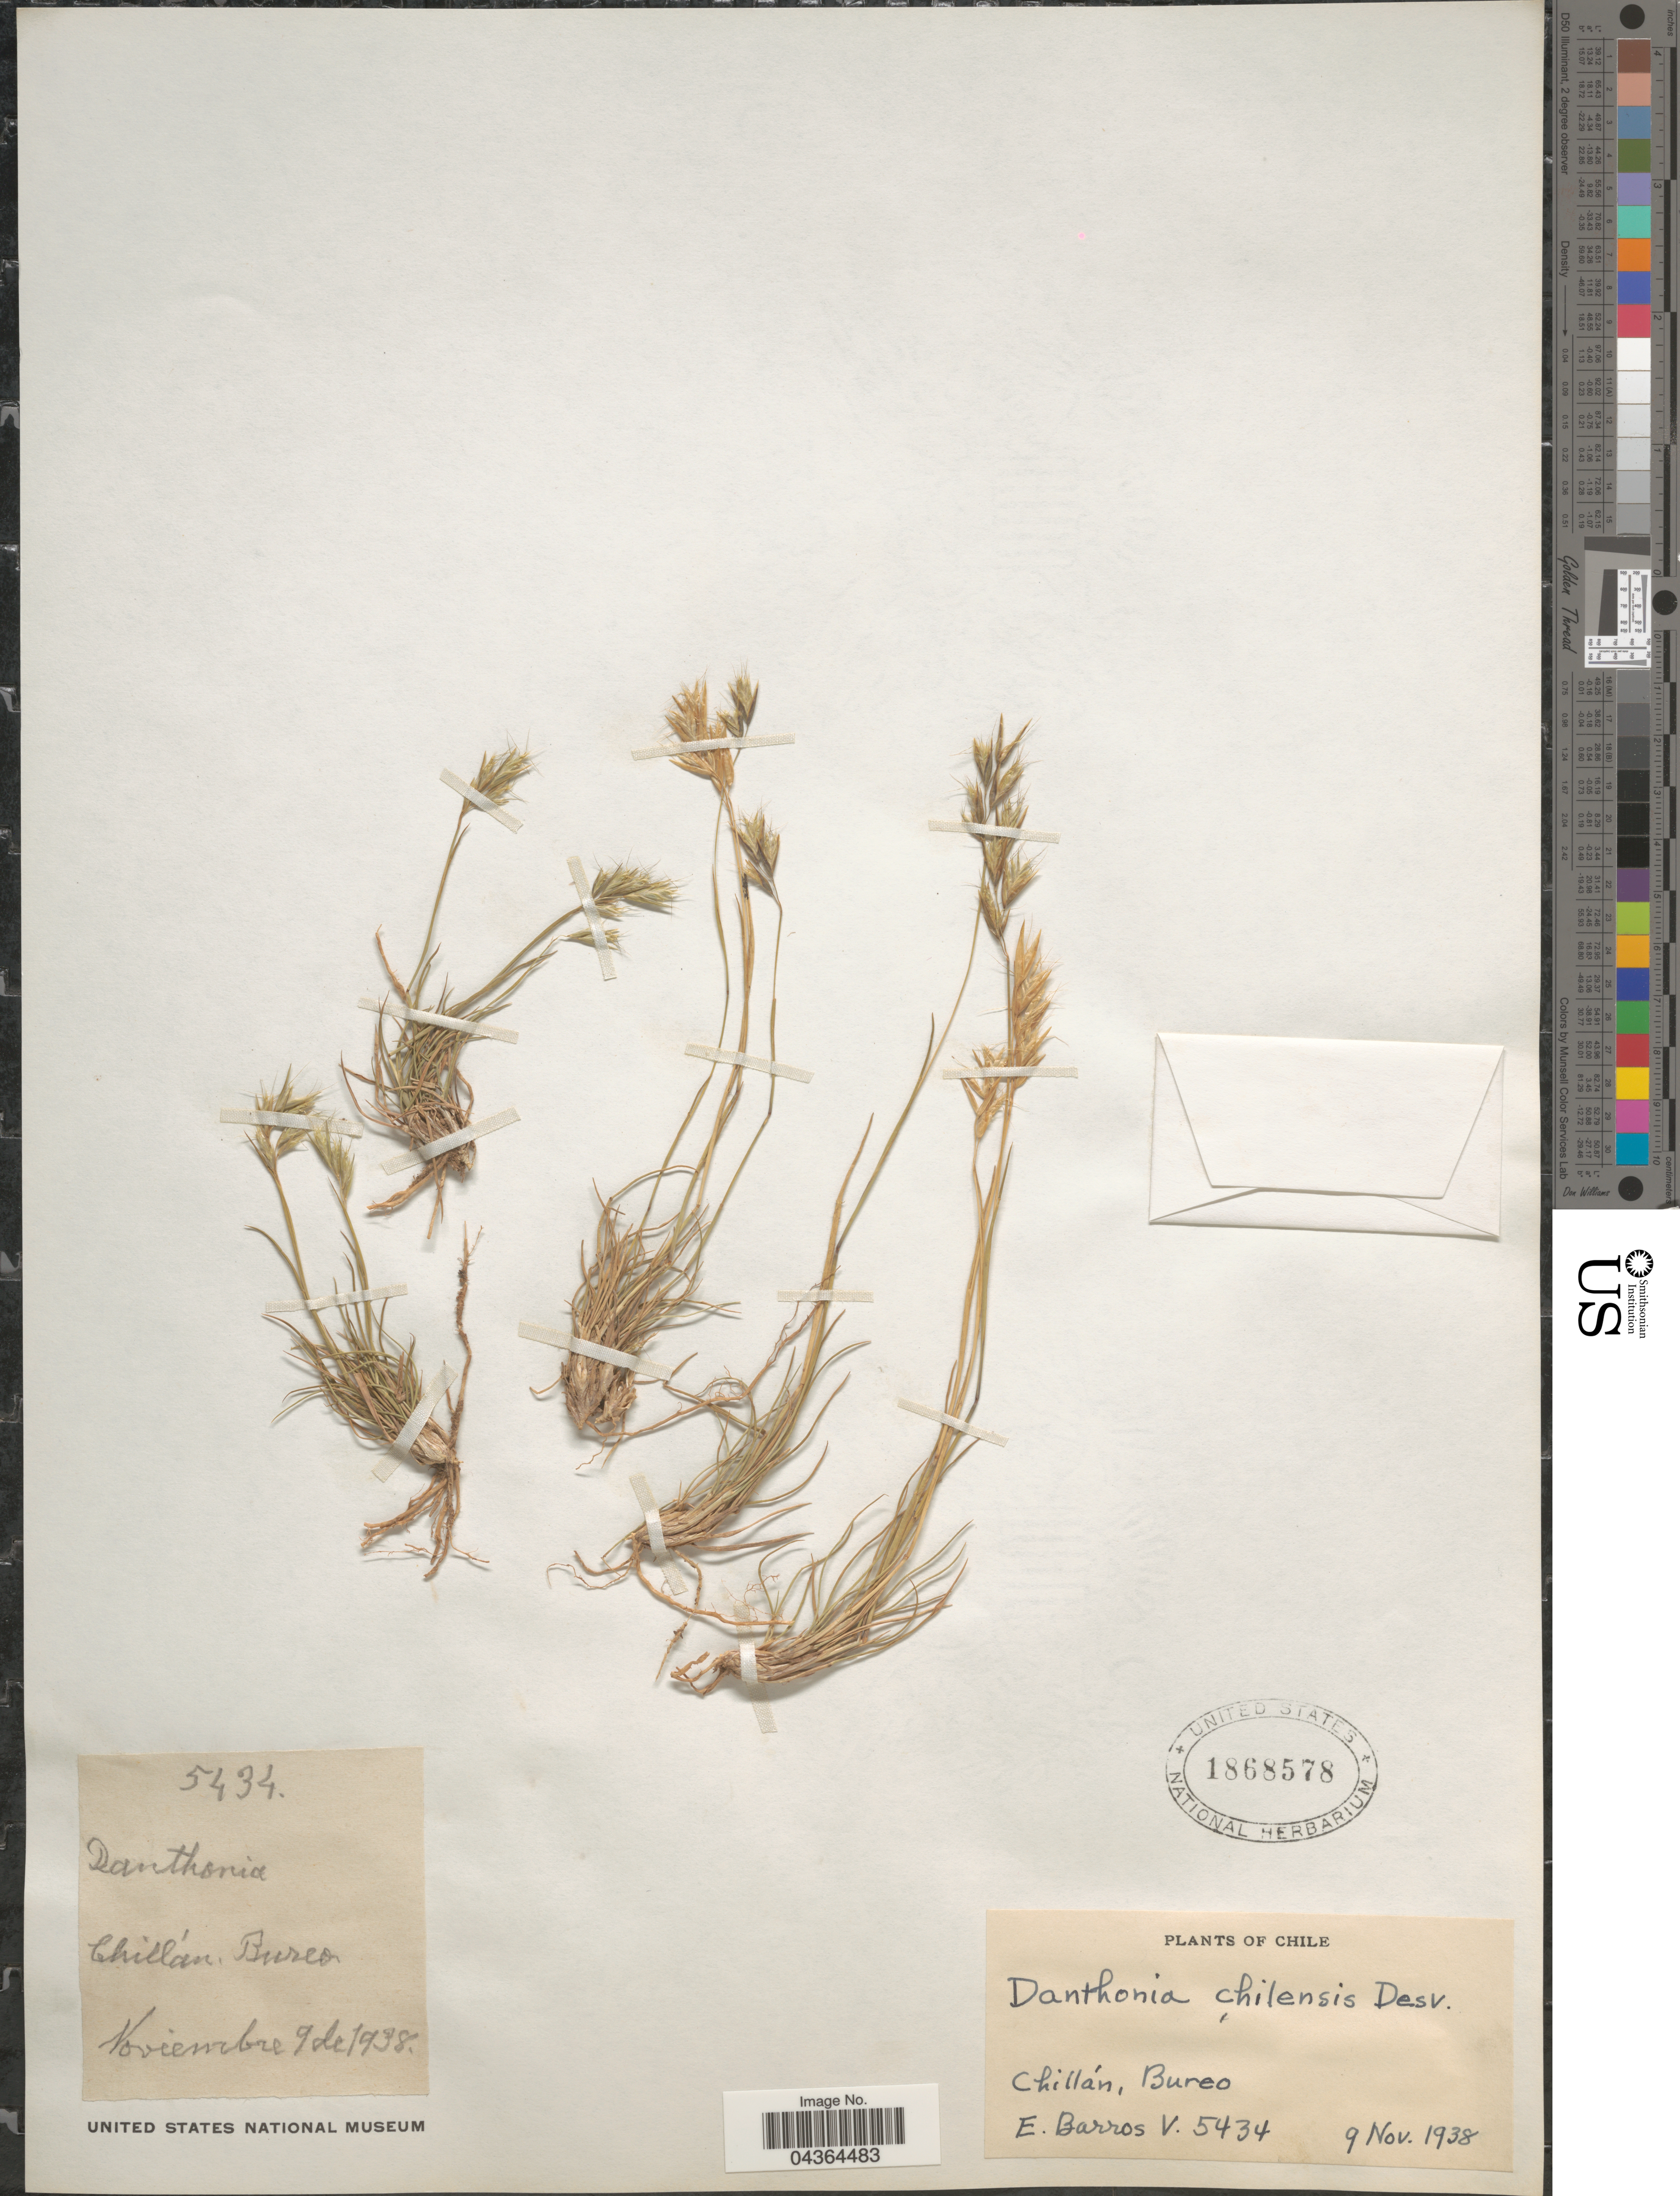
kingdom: Plantae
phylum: Tracheophyta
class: Liliopsida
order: Poales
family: Poaceae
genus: Danthonia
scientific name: Danthonia chilensis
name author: É. Desv.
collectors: E. Barros V.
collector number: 5434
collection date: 1938-11-09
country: Chile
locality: Chillán, Bureo.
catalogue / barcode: US 1868578